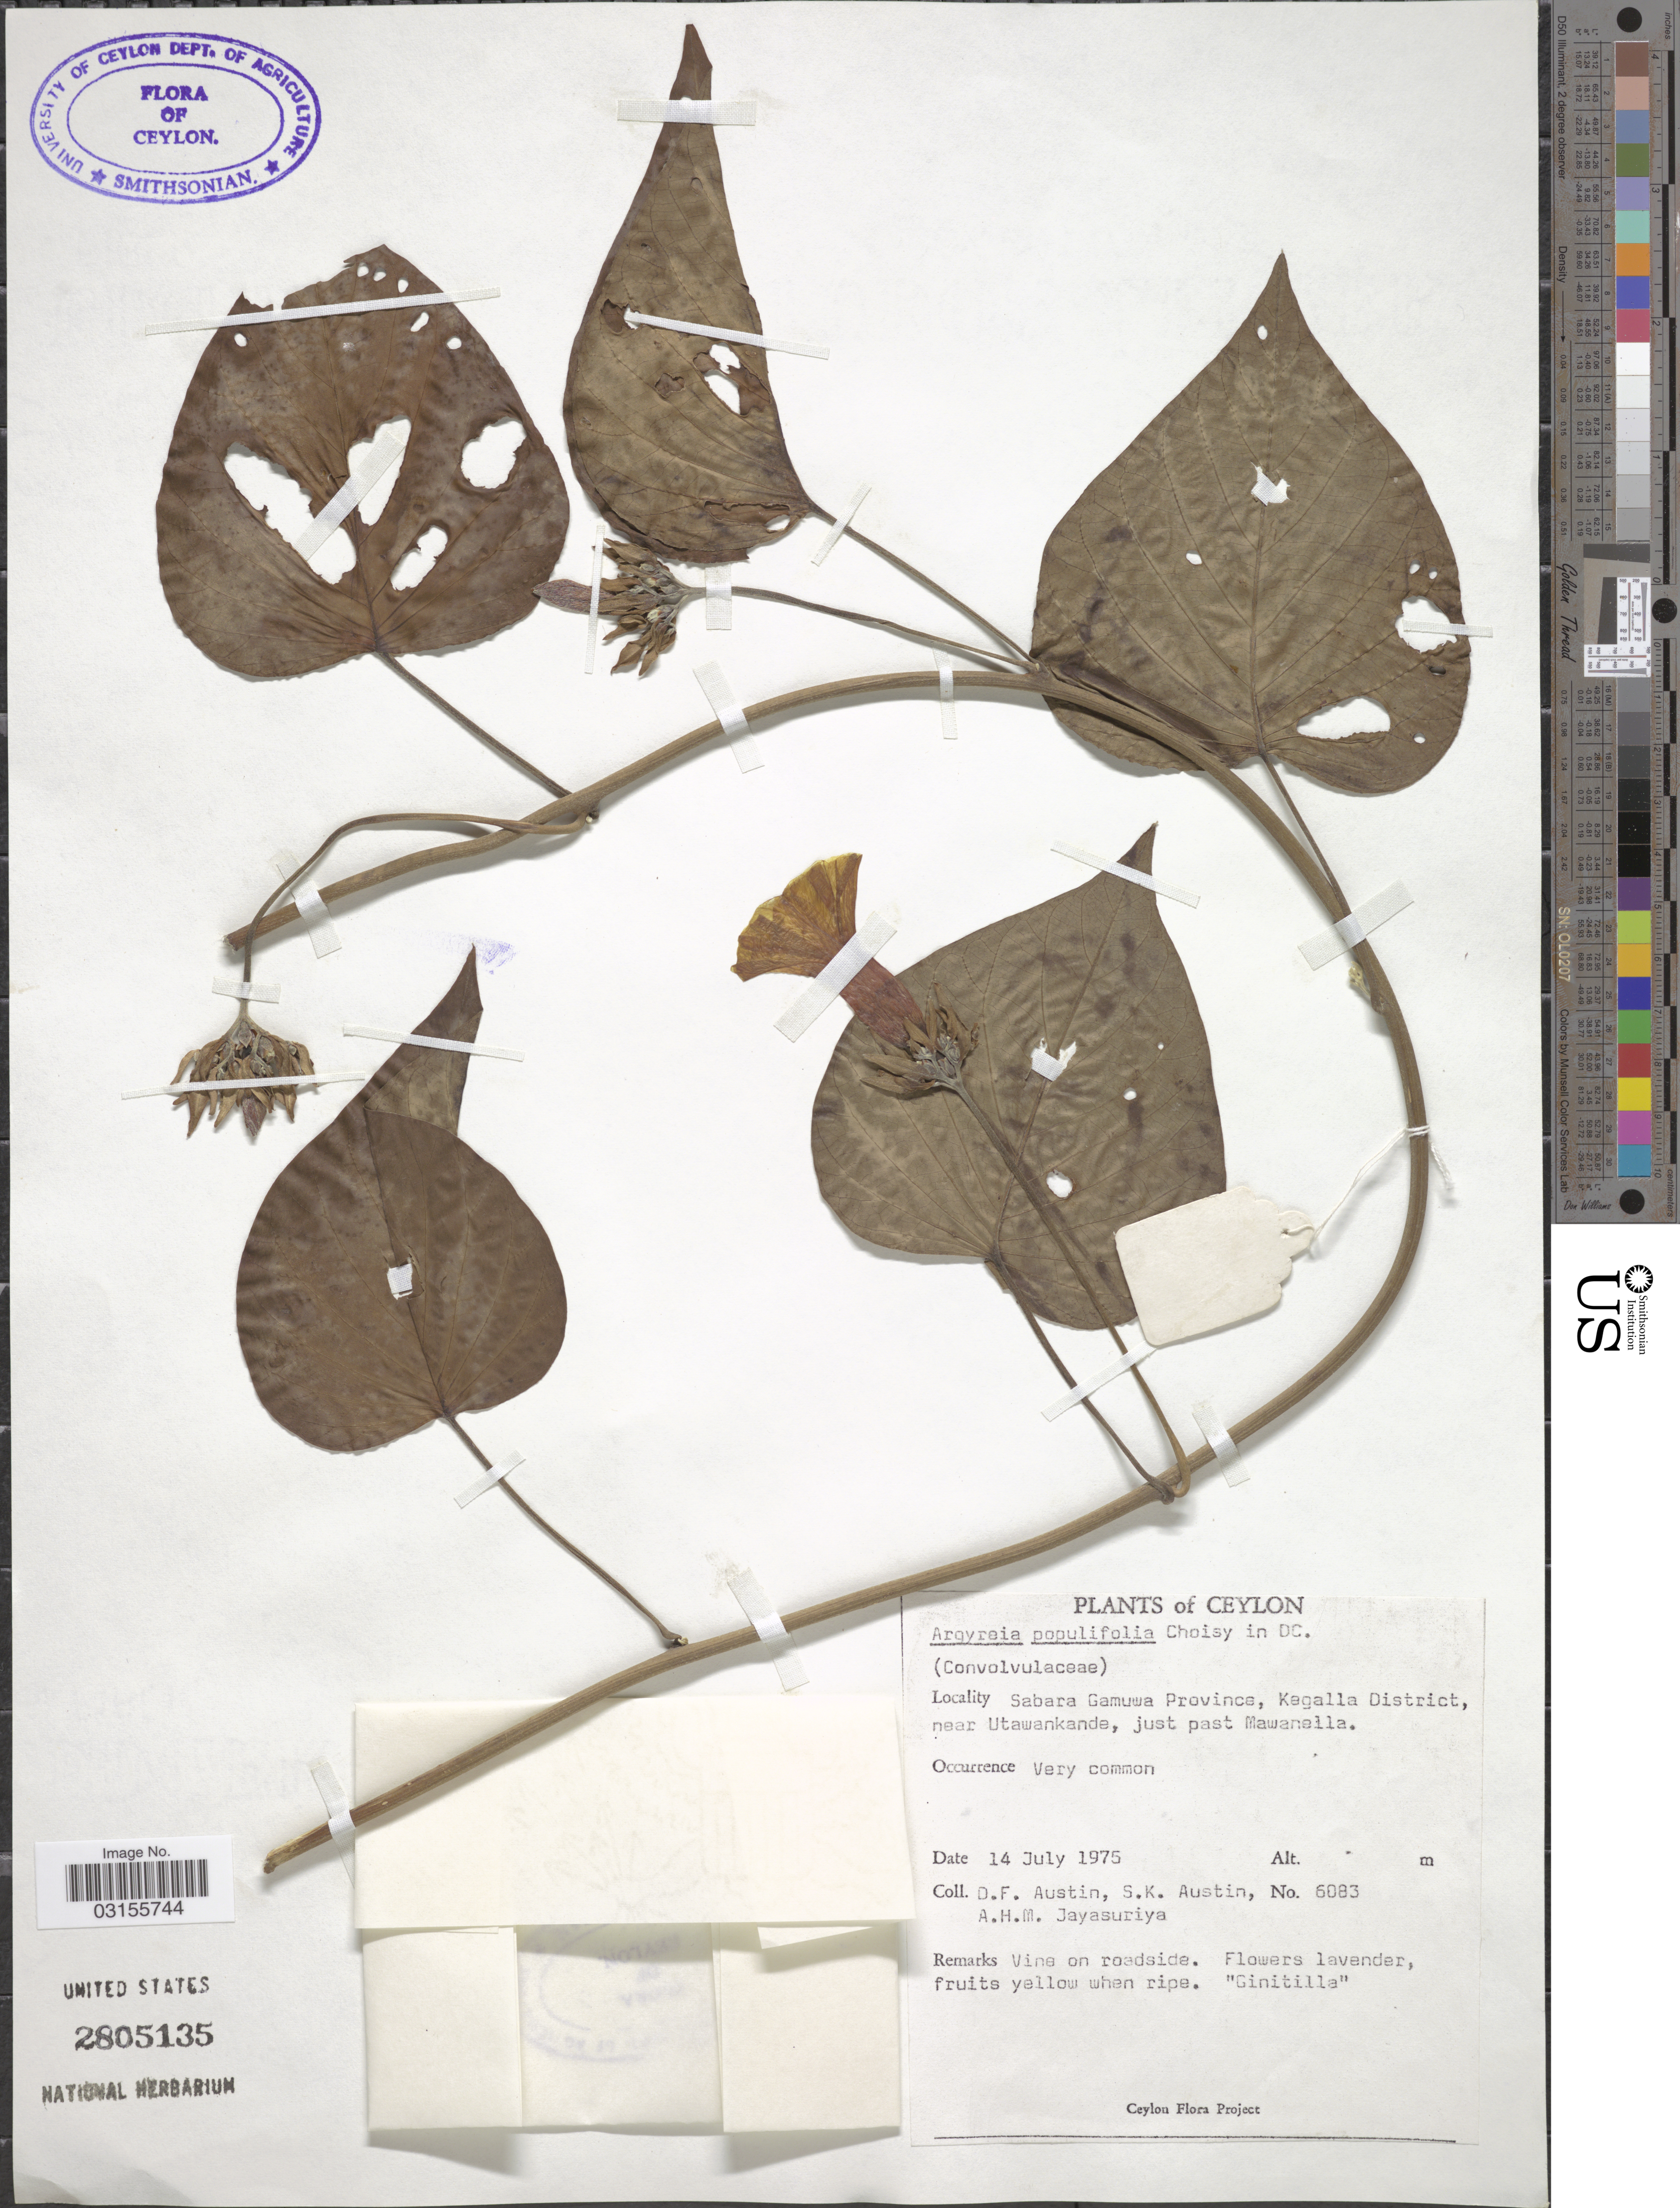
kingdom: Plantae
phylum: Tracheophyta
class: Magnoliopsida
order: Solanales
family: Convolvulaceae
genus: Argyreia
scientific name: Argyreia populifolia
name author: Choisy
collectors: D. Austin, S. Austin & A. H. Jayasuriya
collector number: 6083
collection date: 1975-07-14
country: Sri Lanka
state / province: Sabaragamuwa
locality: Ceylon. Kegalla District, near Utawankande, just past Muwanella.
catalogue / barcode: US 2805135